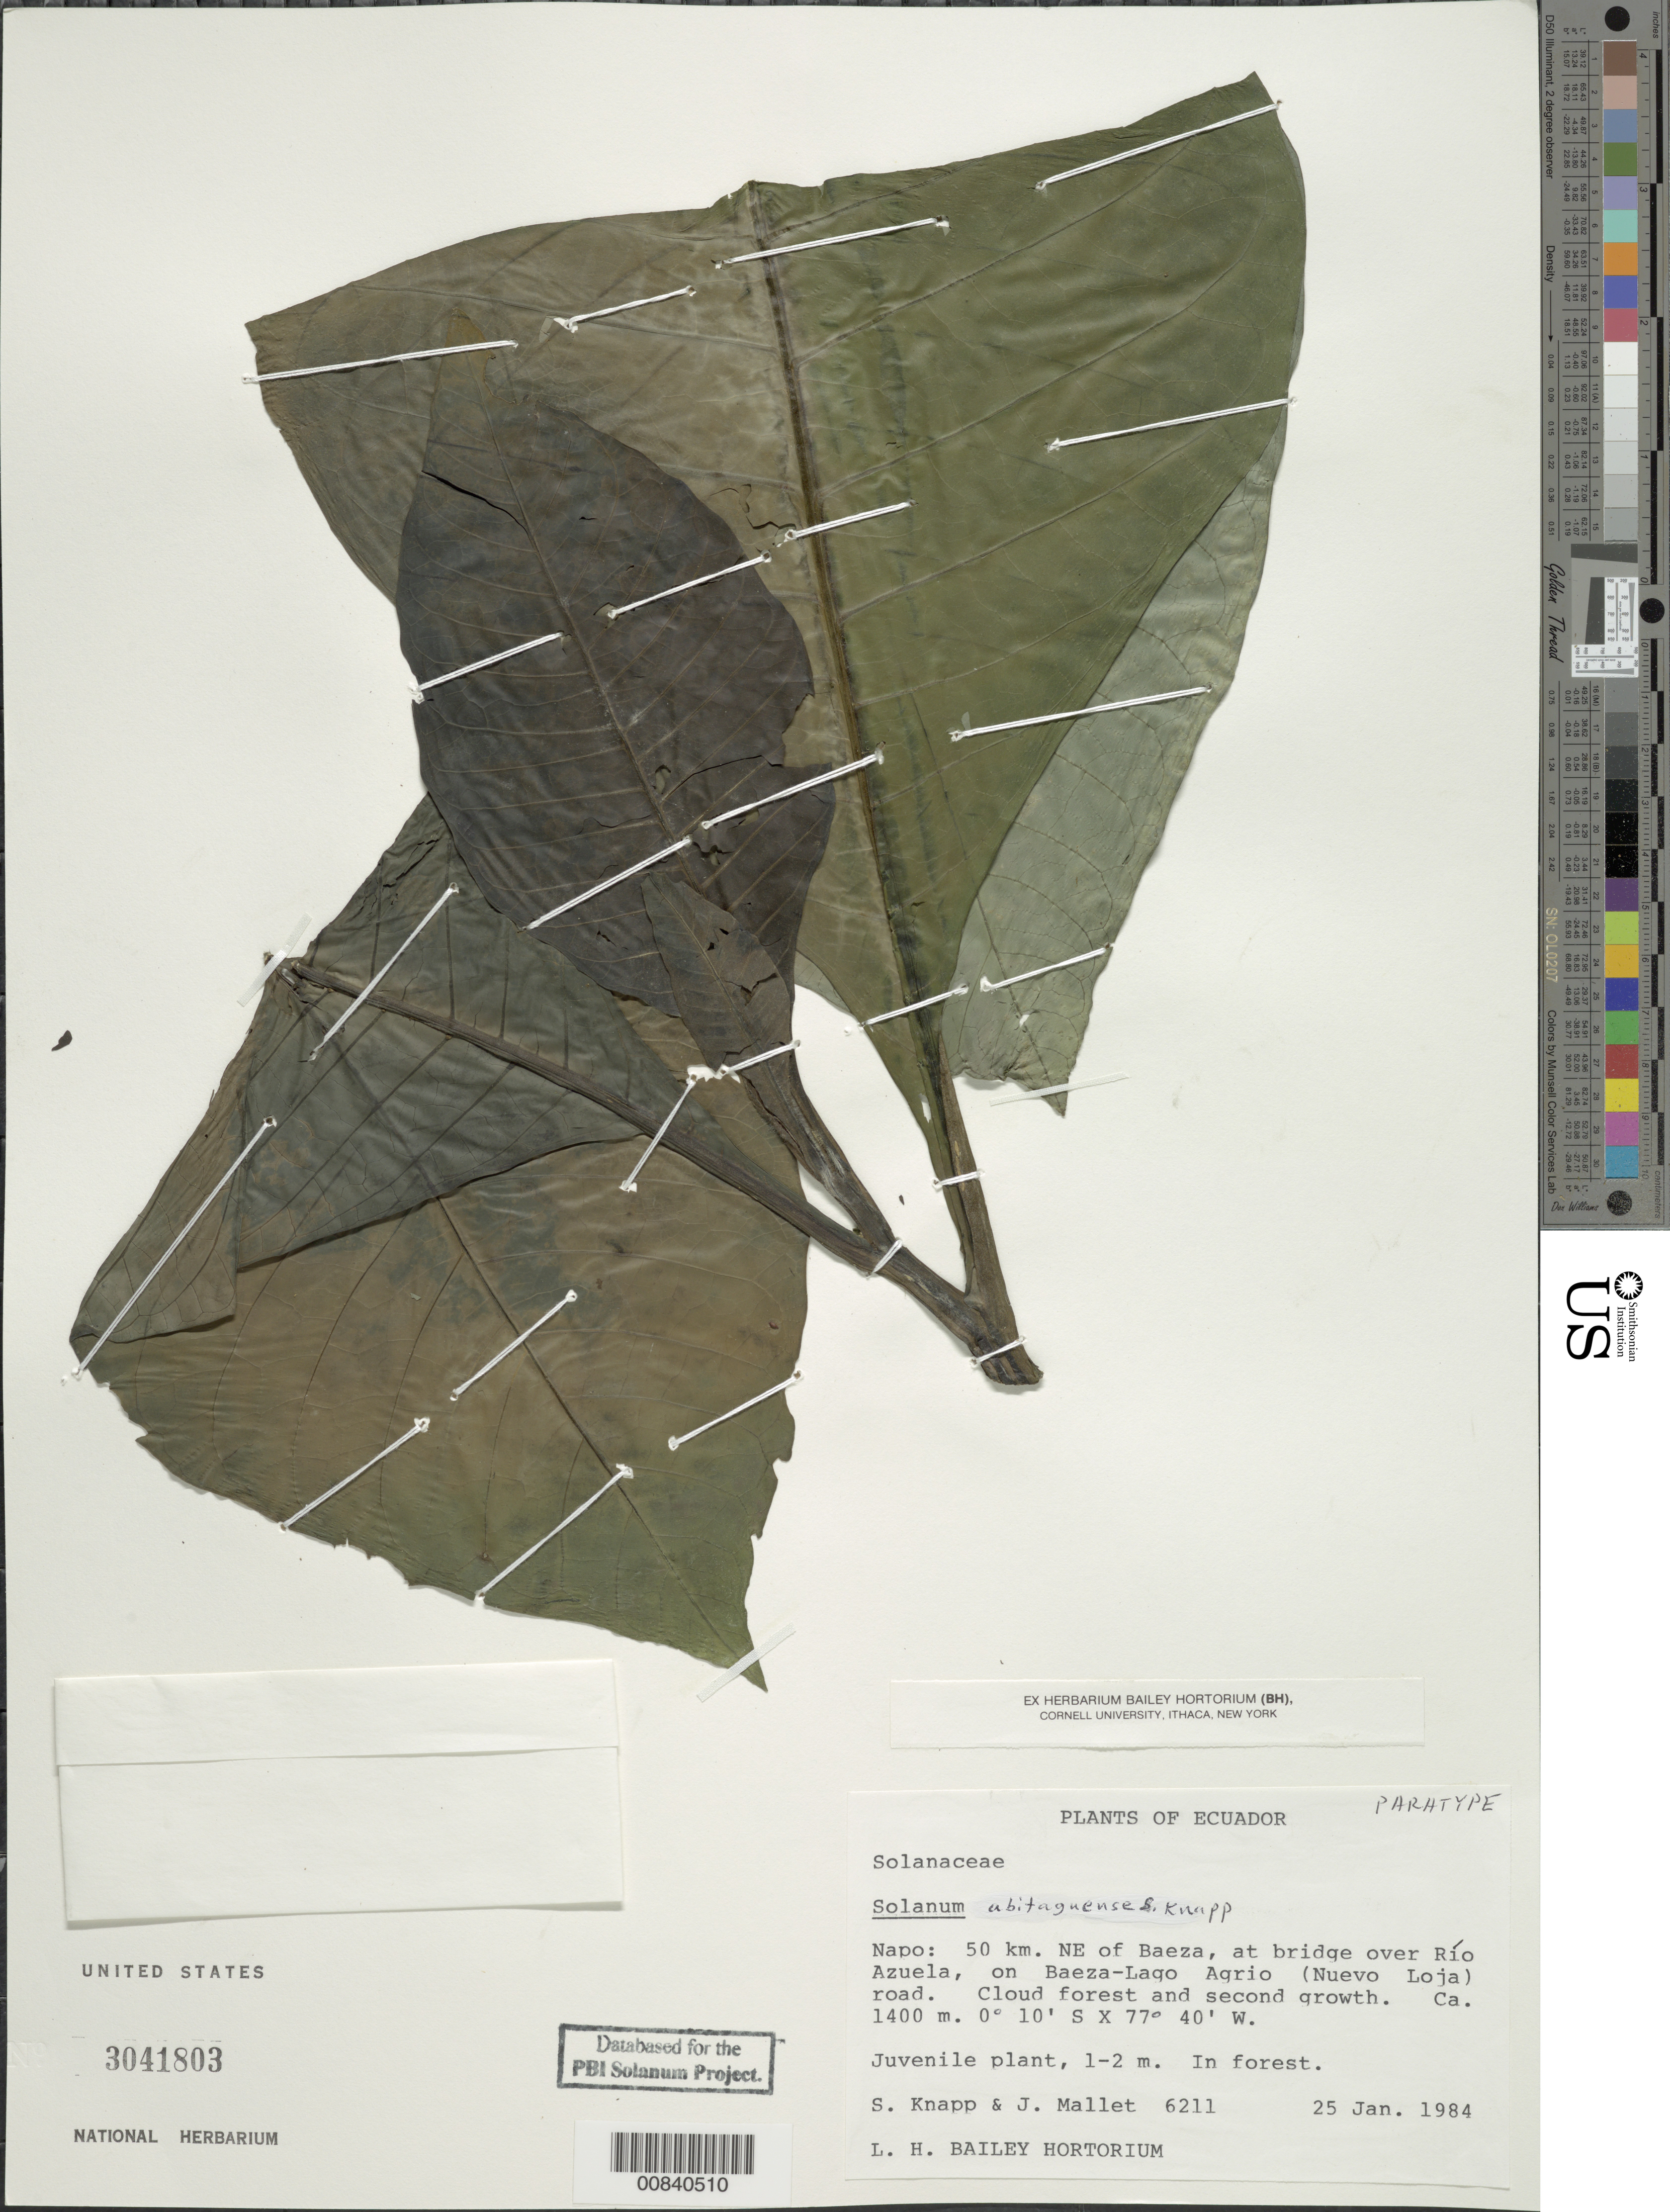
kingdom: Plantae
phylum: Tracheophyta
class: Magnoliopsida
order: Solanales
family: Solanaceae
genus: Solanum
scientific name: Solanum abitaguense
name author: S. Knapp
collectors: S. Knapp & J. Mallet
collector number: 6211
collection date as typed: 25 Jan 1984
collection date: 1984-01-25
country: Ecuador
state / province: Napo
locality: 50 km. NE of Baeza, at bridge over Río Azuela, on Baeza-Largo Agrio (Nuevo Loja) road.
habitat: Cloud forest and second growth. In forest.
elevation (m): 1400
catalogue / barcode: US 3041803